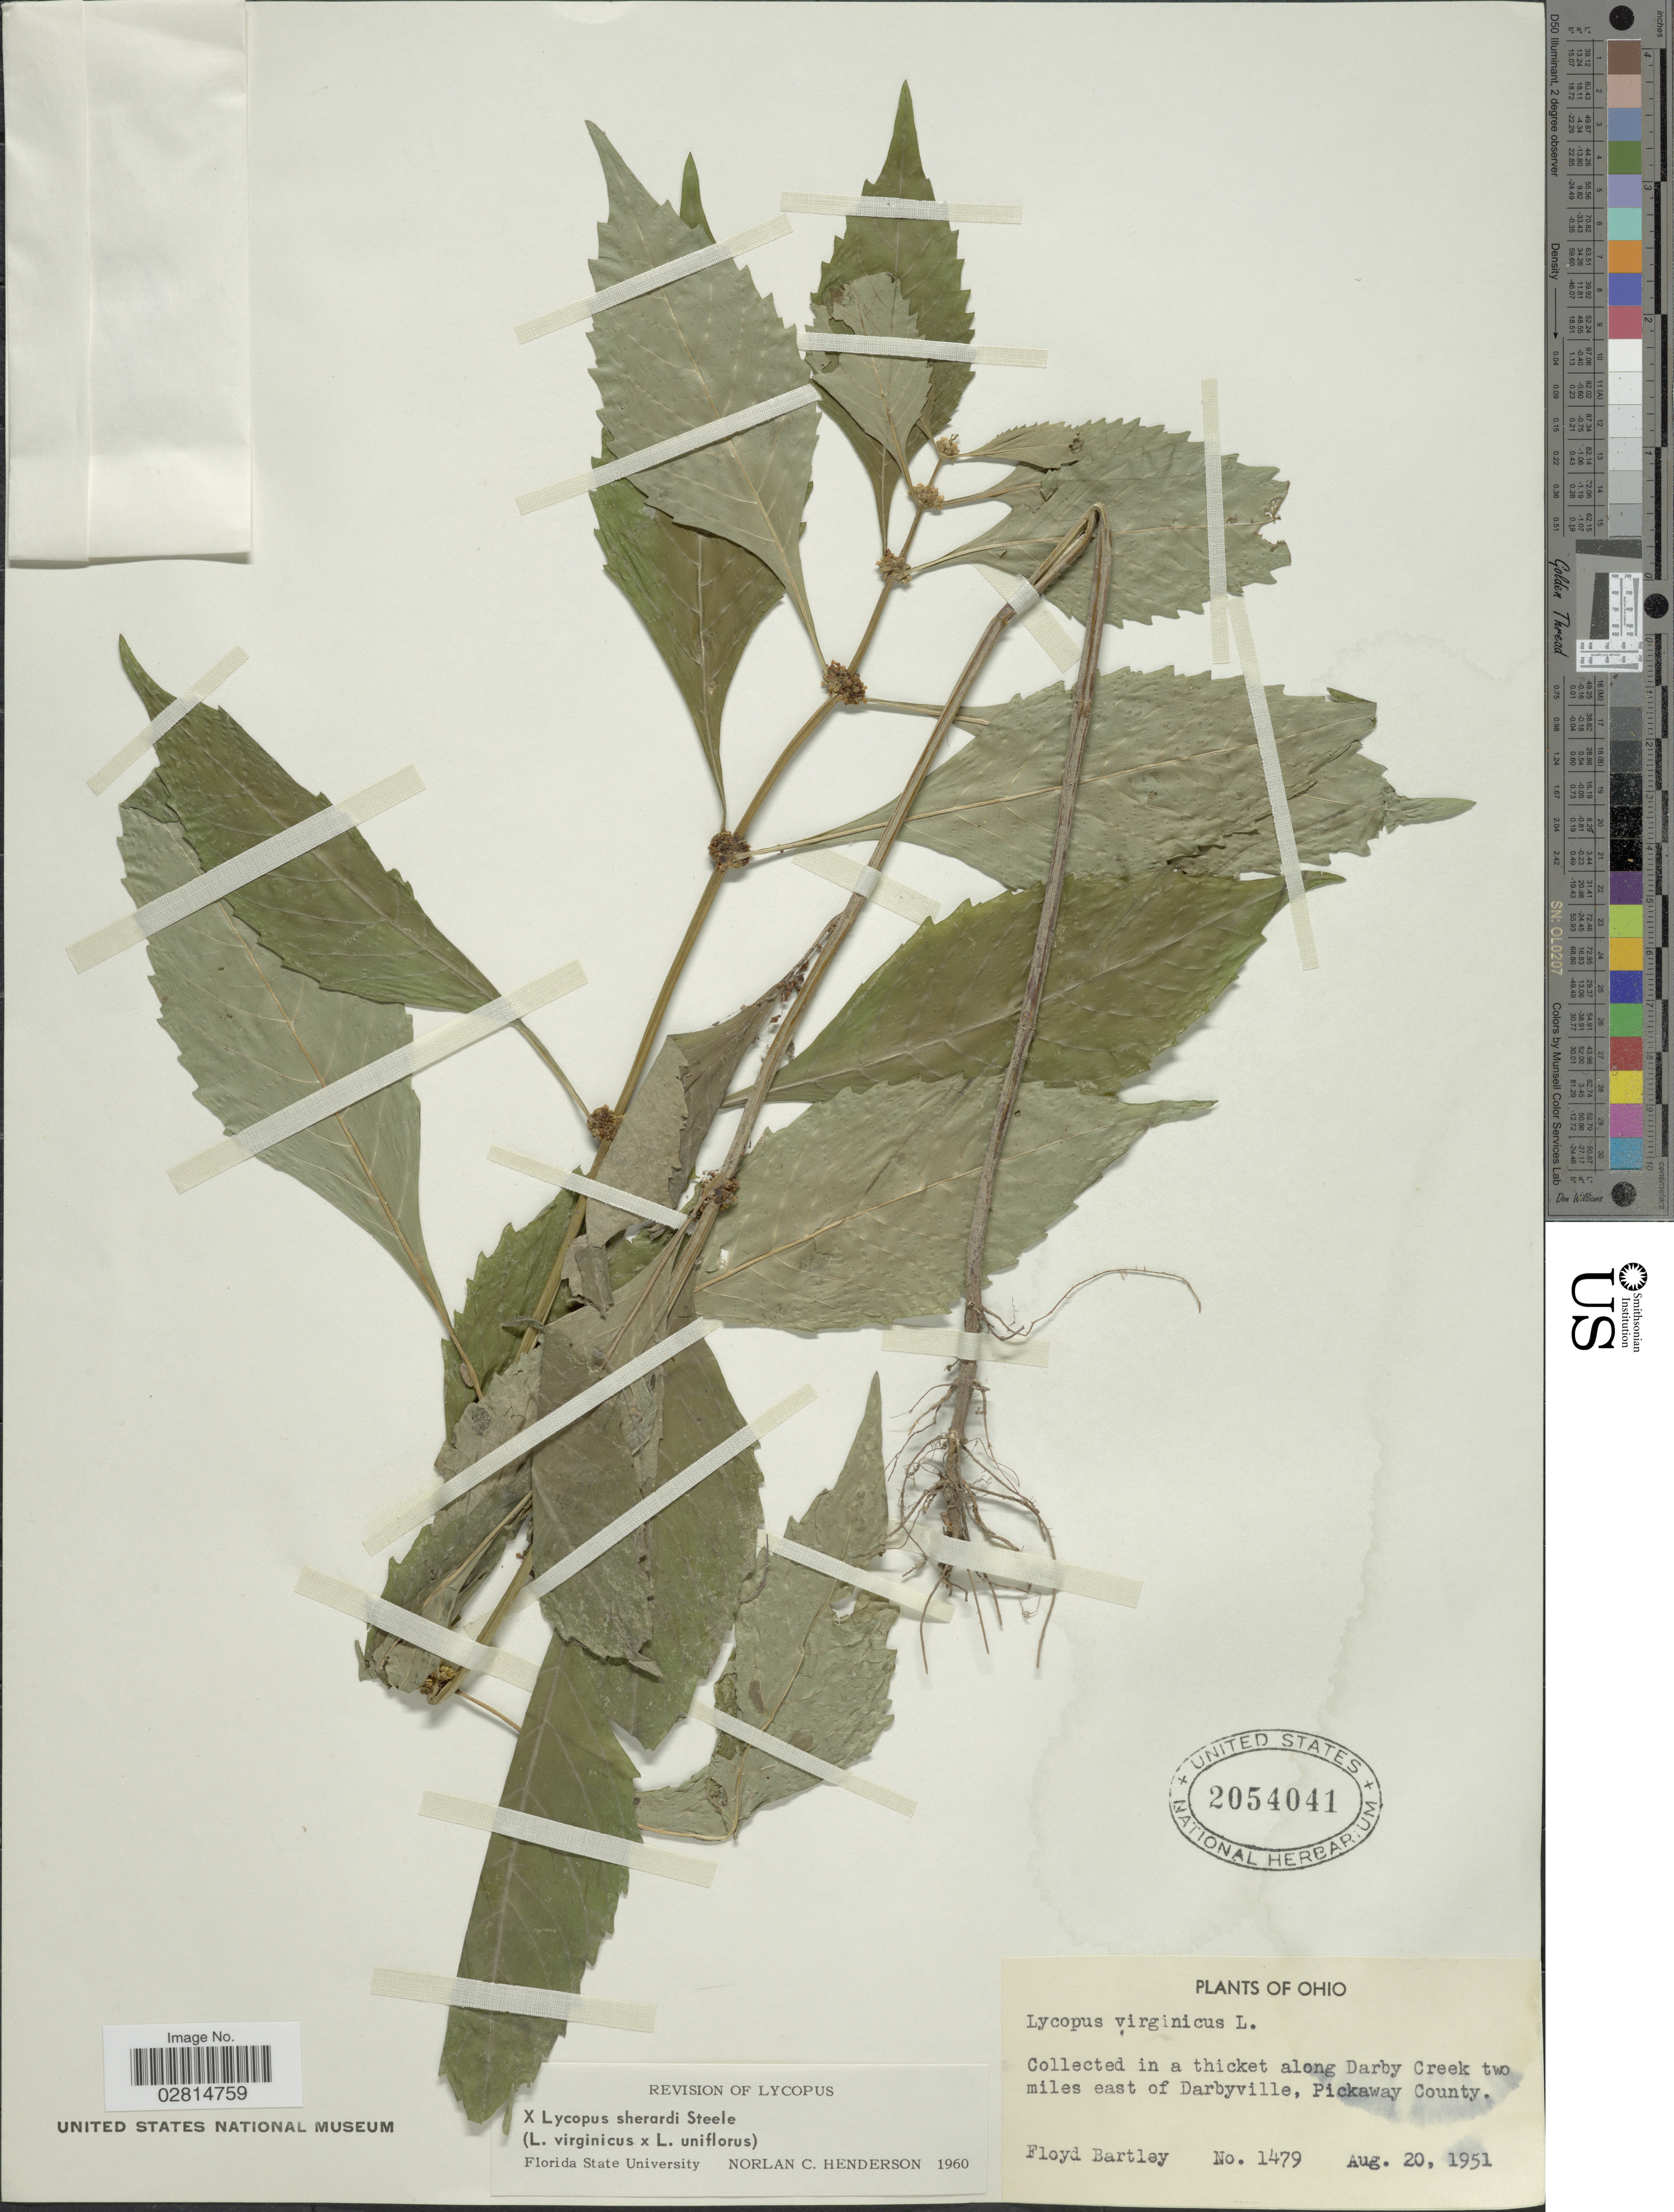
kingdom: Plantae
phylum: Tracheophyta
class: Magnoliopsida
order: Lamiales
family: Lamiaceae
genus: Lycopus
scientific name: Lycopus x sherardii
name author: E.S. Steele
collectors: F. Bartley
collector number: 1479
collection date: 1951-08-20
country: United States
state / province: Ohio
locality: In a thicket along Darby Creek two miles east of Darbyville, Pickaway County.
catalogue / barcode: US 2054041